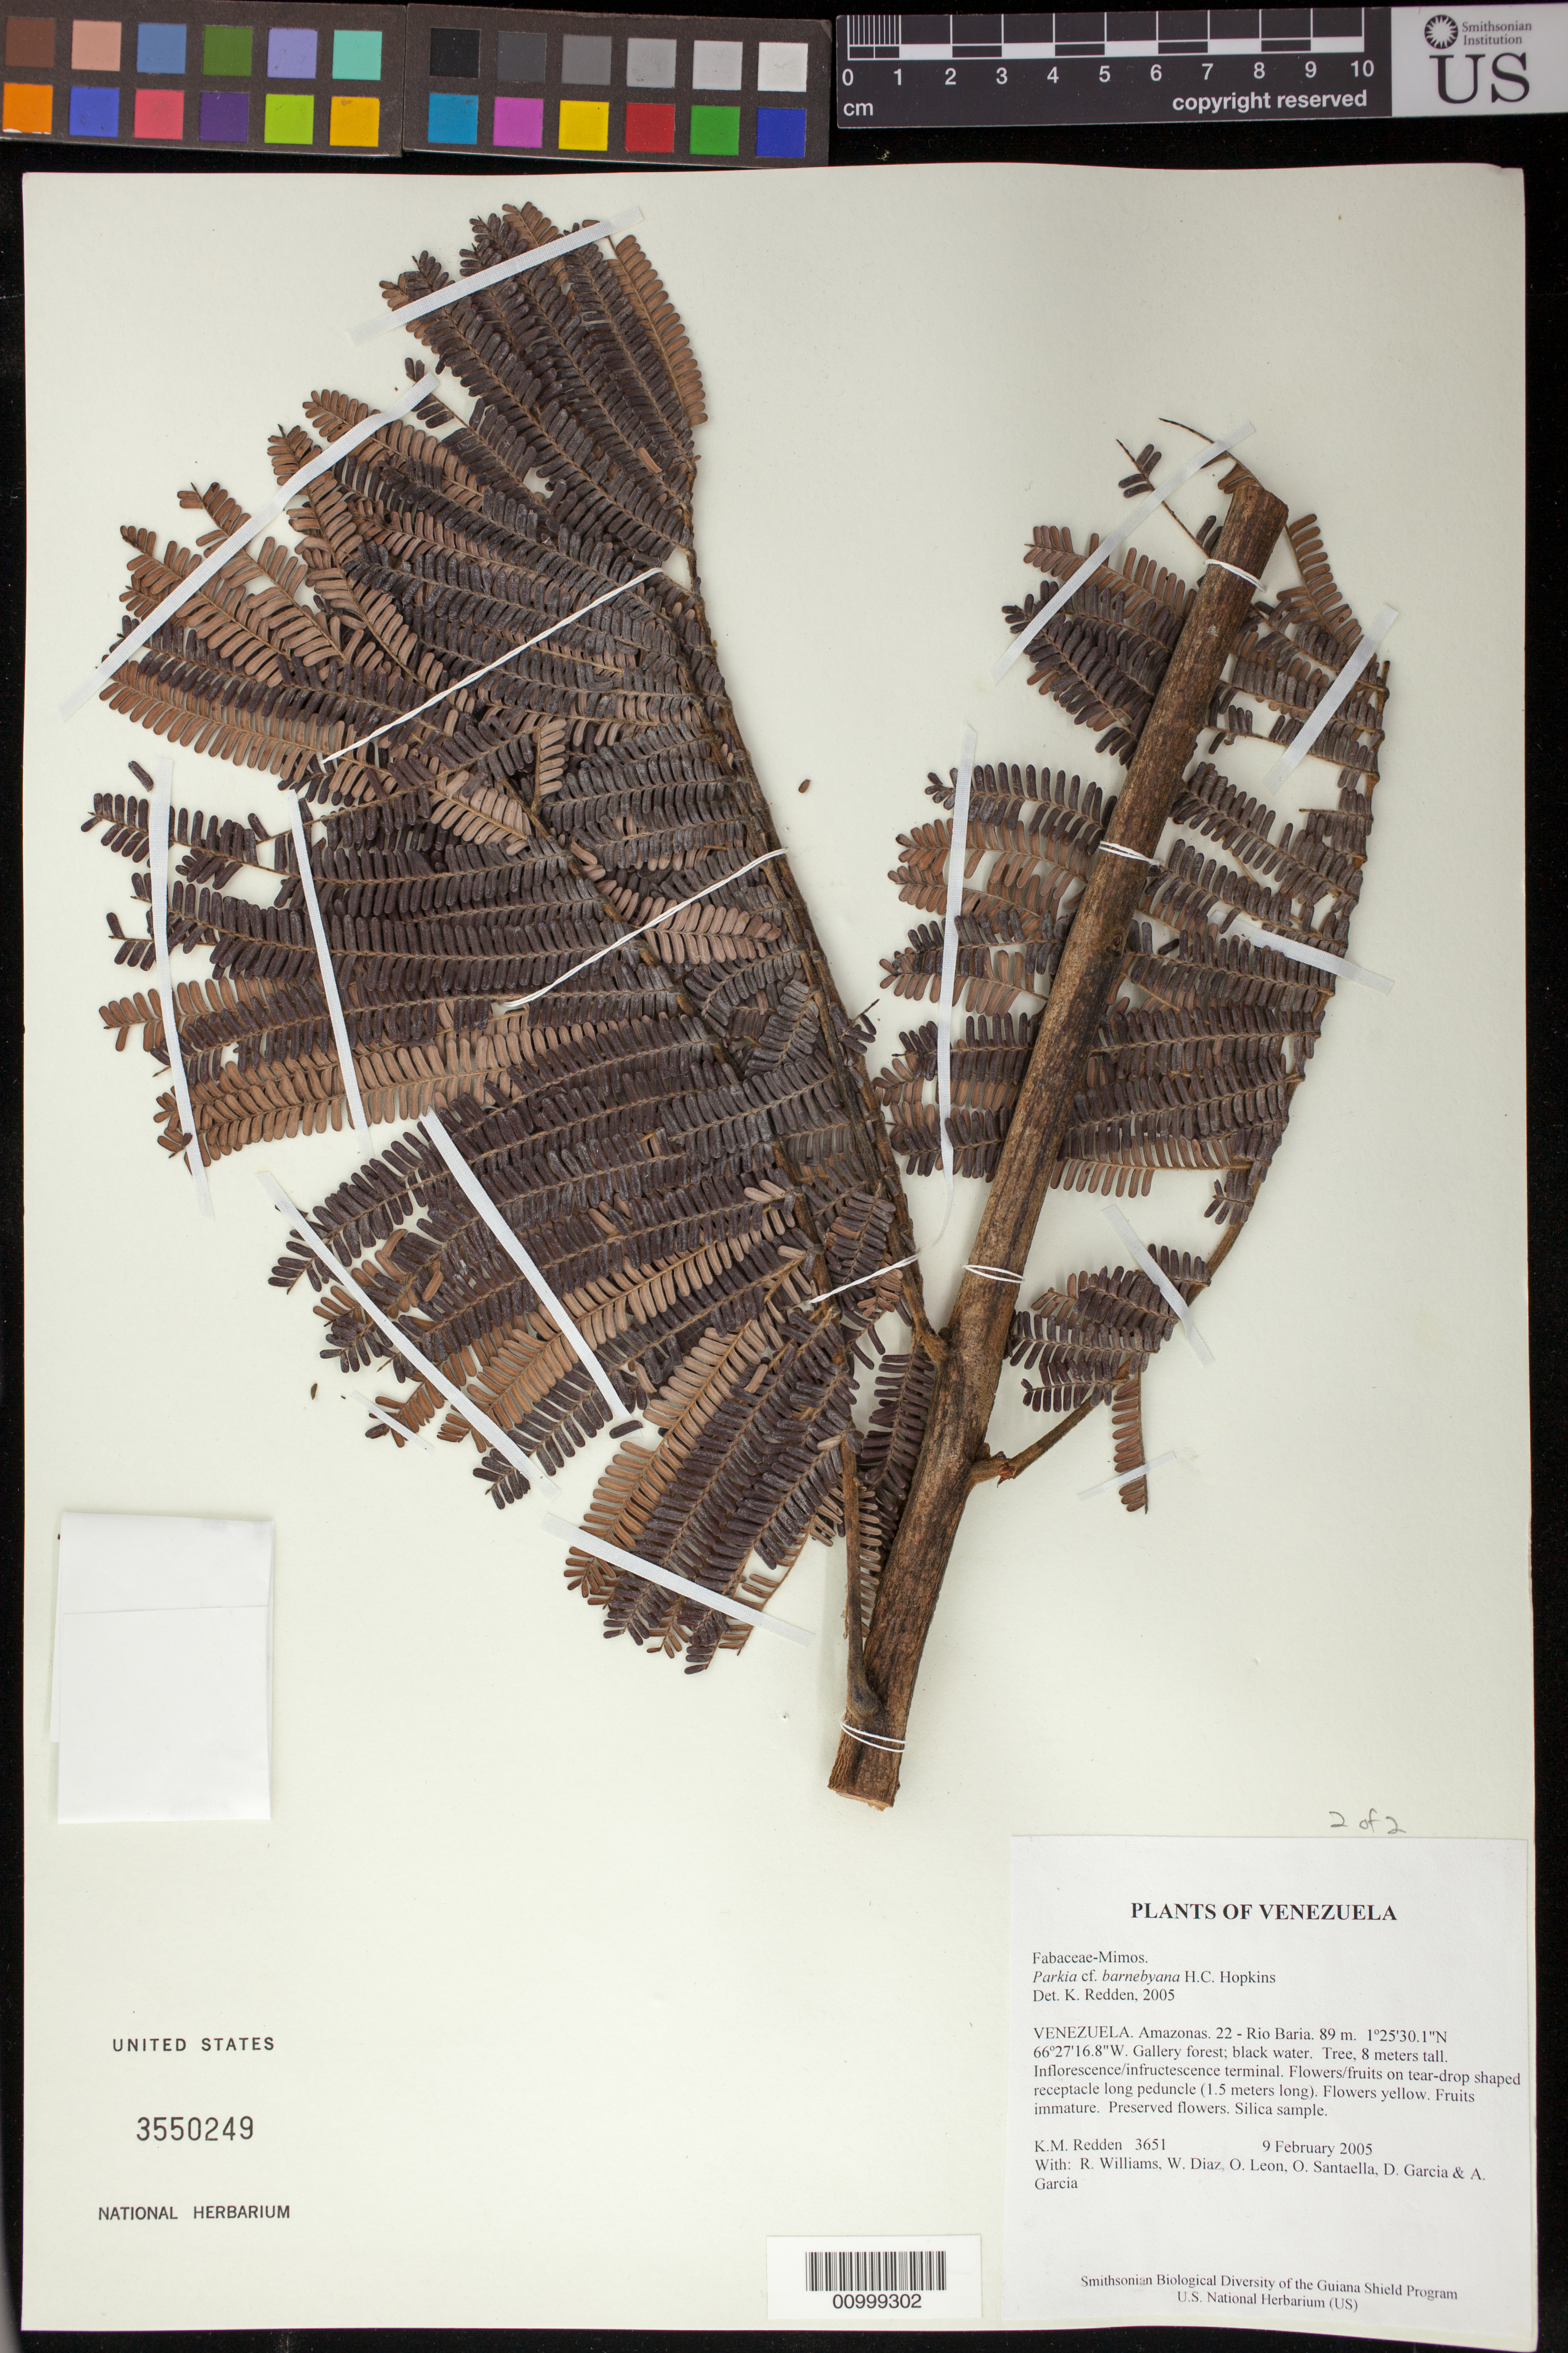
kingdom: Plantae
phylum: Tracheophyta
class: Magnoliopsida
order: Fabales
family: Fabaceae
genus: Parkia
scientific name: Parkia barnebyana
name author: H.C. Hopkins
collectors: K. M. Redden, R. Williams, W. Díaz P., O. León, O. Santaella, D. Garcia & A. Garcia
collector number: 3651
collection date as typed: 9 February 2005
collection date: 2005-02-09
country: Venezuela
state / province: Amazonas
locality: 22 - Rio Baria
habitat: Gallery forest; black water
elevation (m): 89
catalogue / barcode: US 3550249